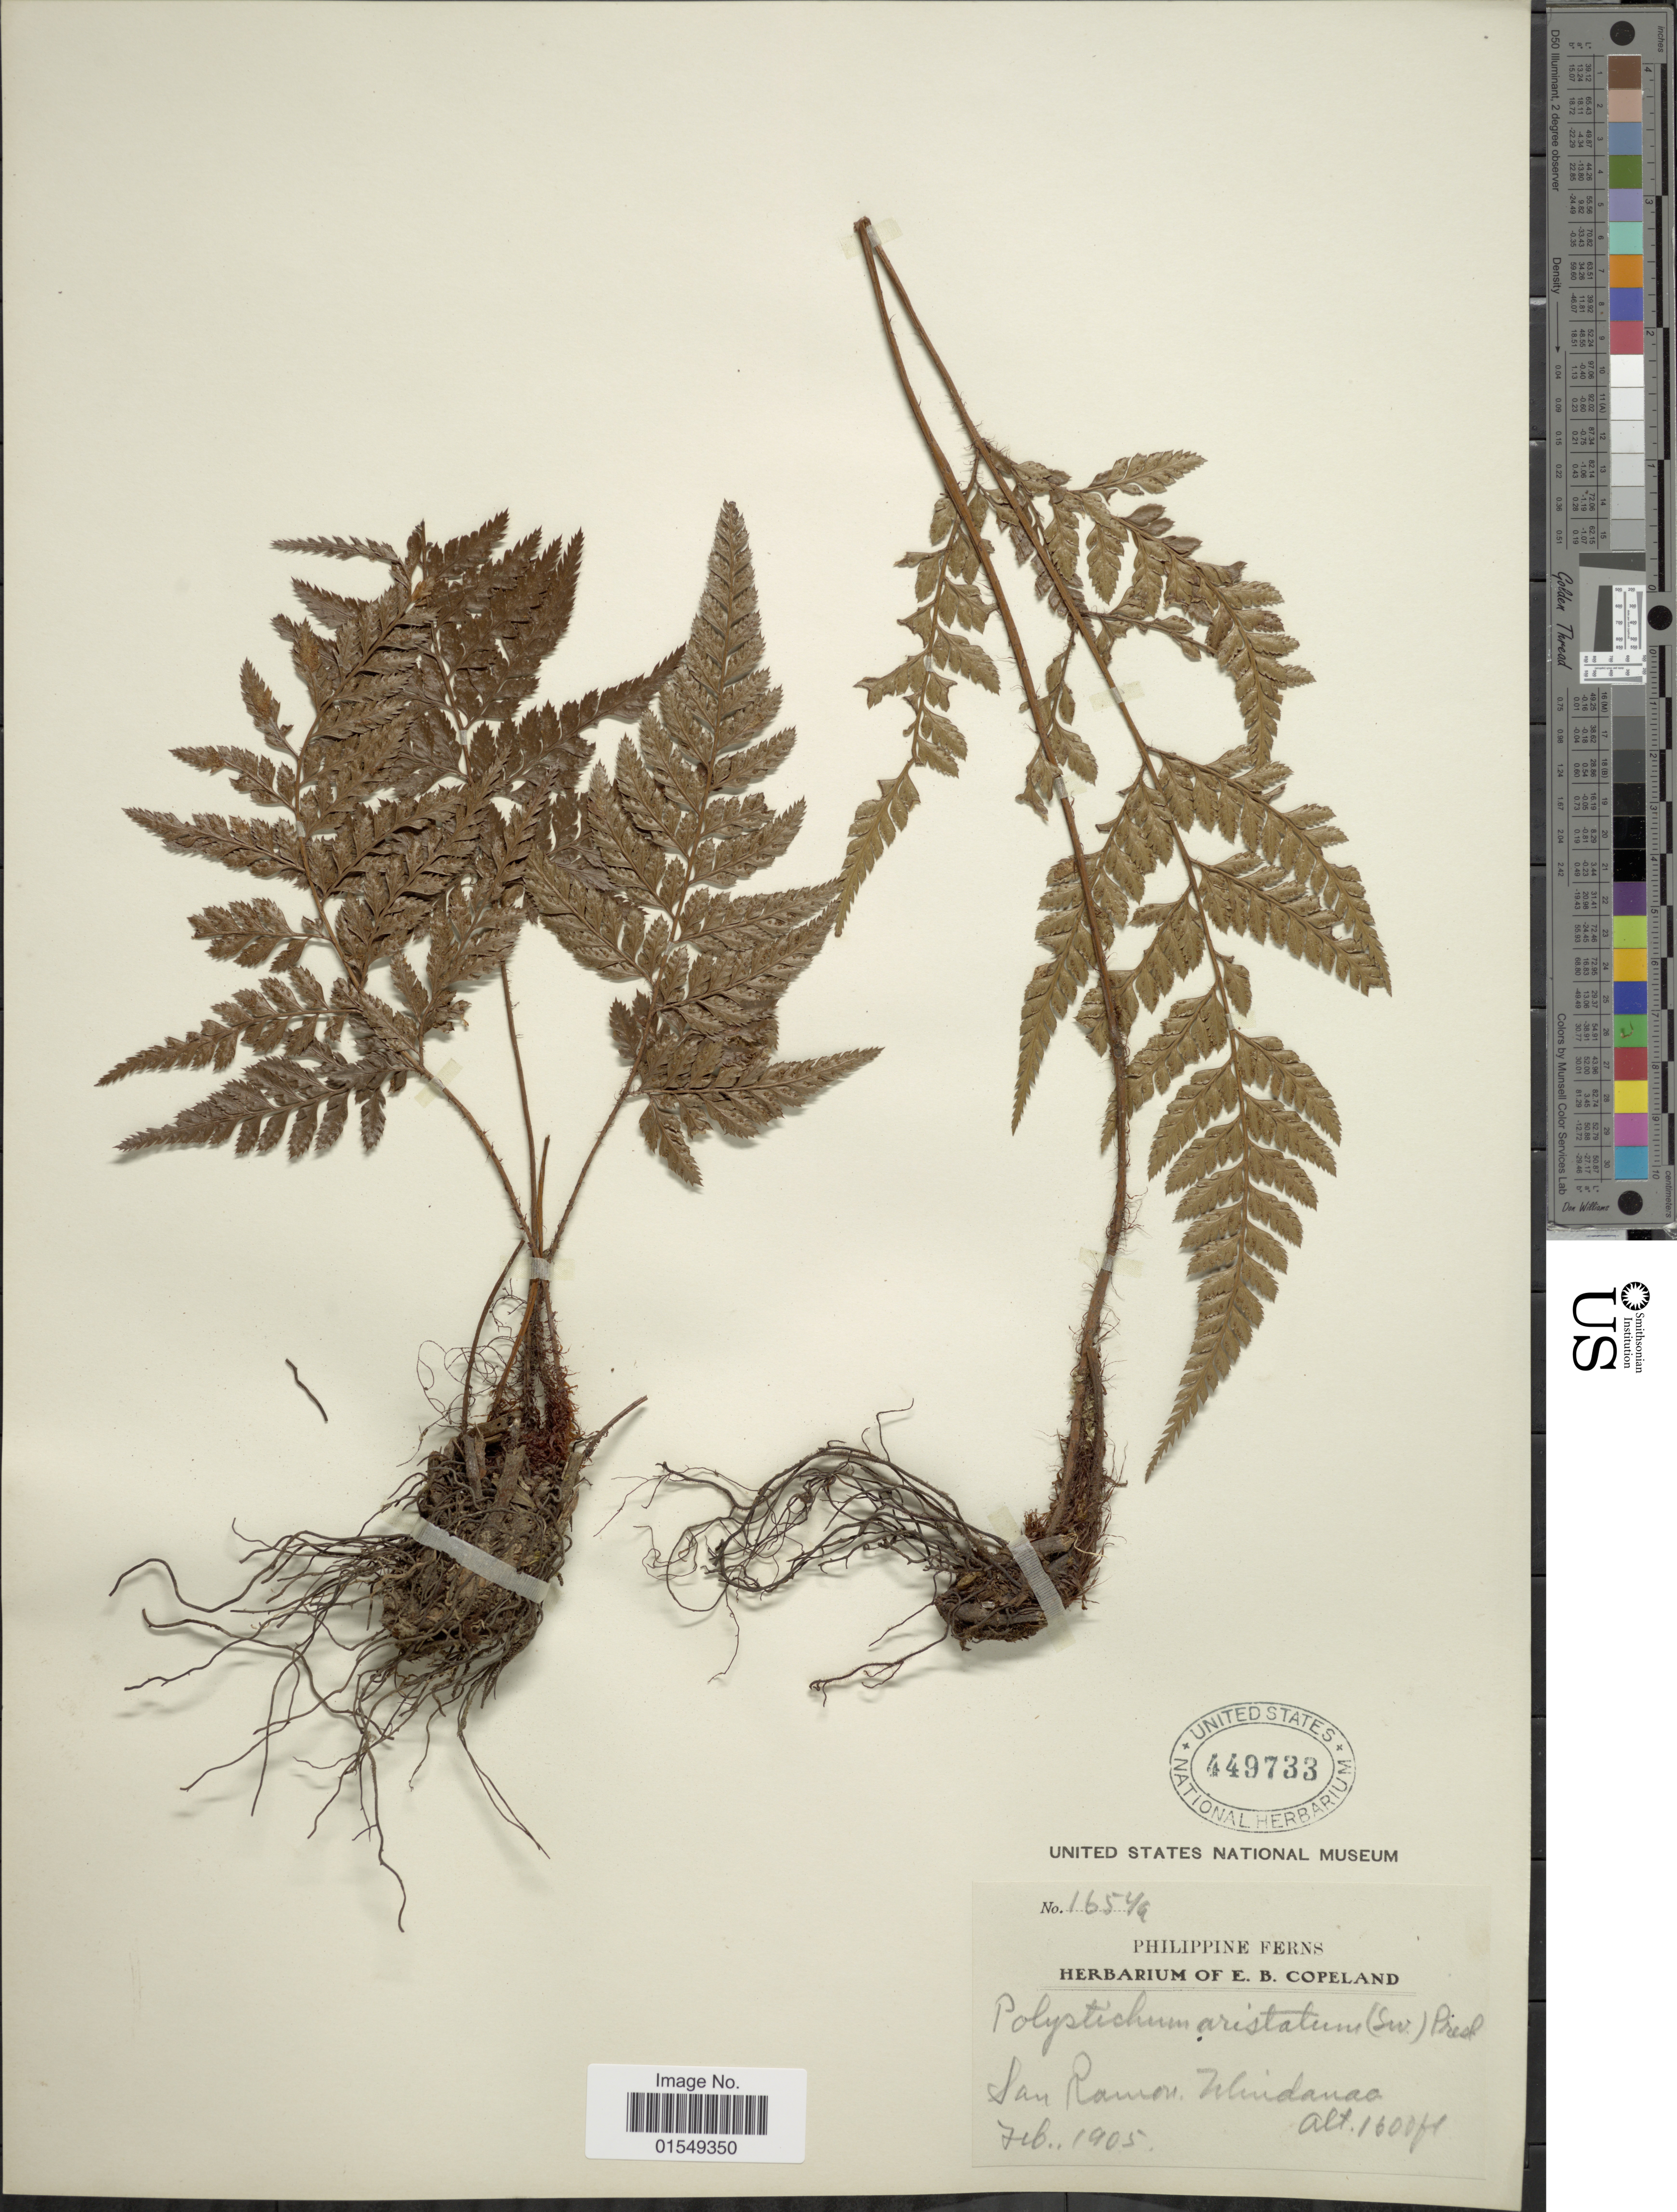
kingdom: Plantae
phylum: Tracheophyta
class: Polypodiopsida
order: Polypodiales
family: Dryopteridaceae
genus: Arachniodes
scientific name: Arachniodes aristata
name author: (G. Forst.) Tindale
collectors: ex herb. E. B. Copeland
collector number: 1654a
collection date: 1905-02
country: Philippines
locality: San Ramon, Mindanao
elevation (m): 488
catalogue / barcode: US 449733